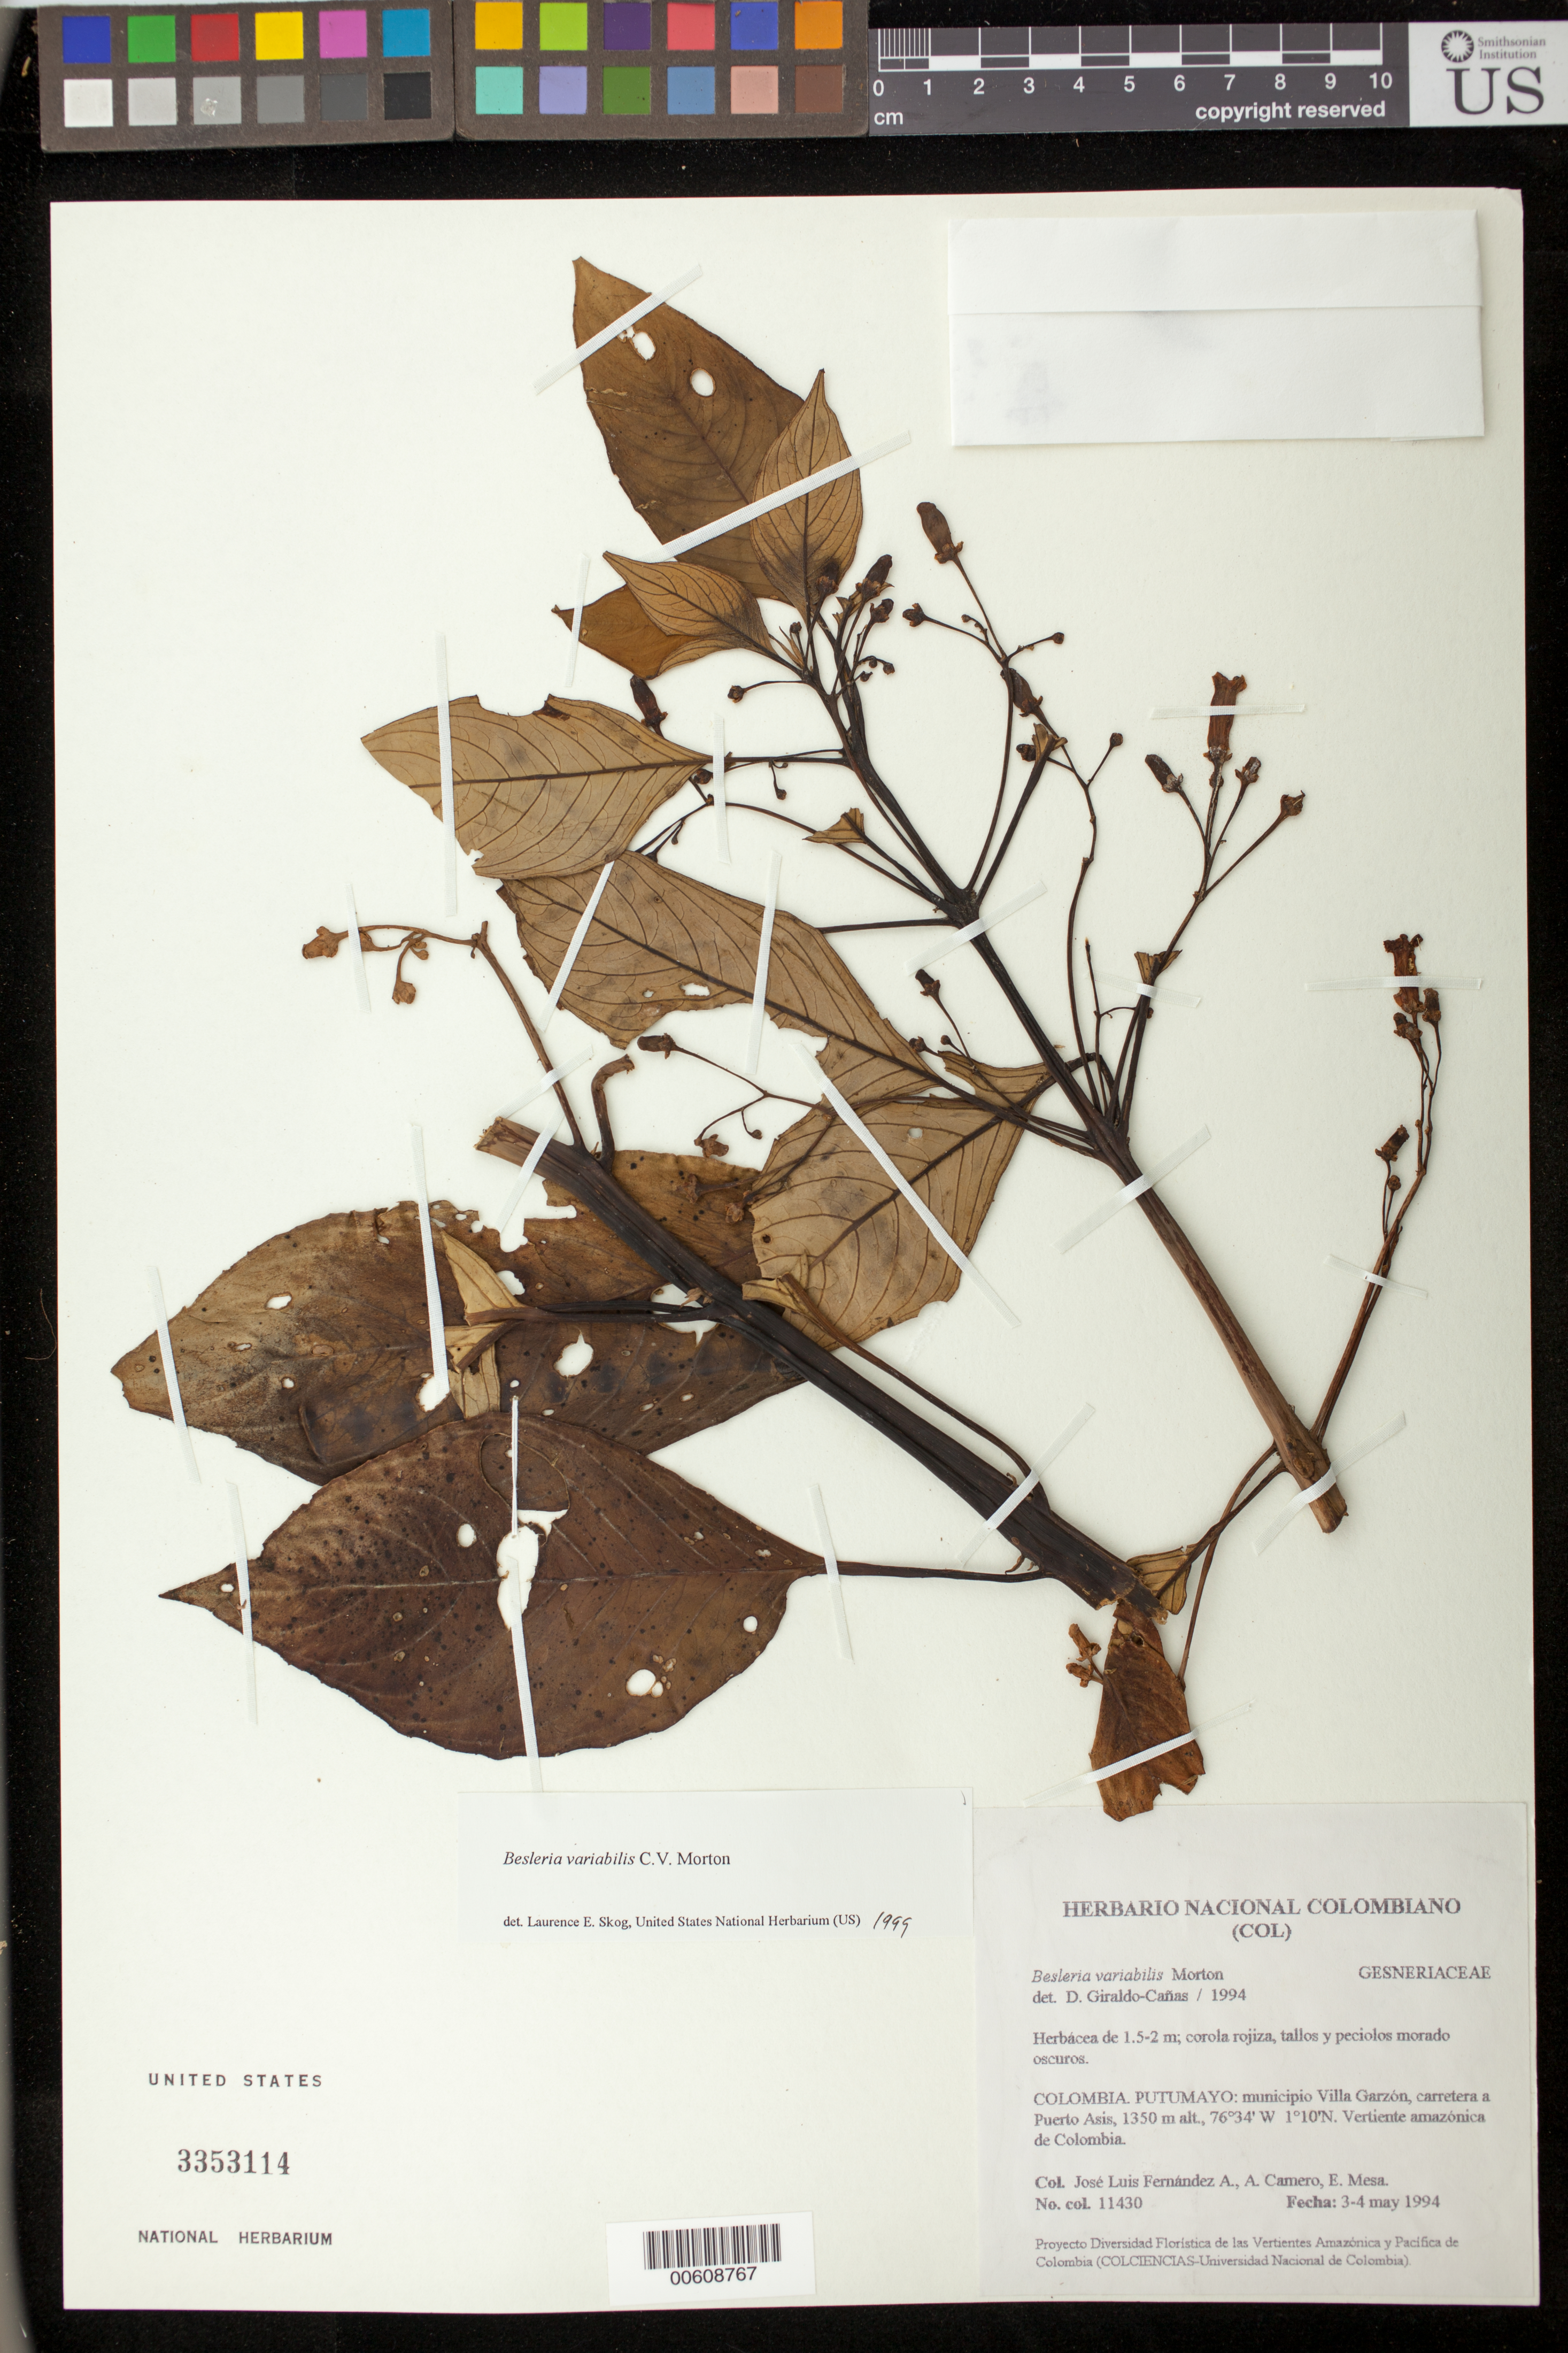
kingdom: Plantae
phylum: Tracheophyta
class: Magnoliopsida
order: Lamiales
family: Gesneriaceae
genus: Besleria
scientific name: Besleria variabilis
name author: C.V. Morton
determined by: Skog, Laurence E.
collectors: J. L. Fernández-Alonso, A. A. Camero & E. Mesa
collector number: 11430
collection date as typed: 3-4 May 1994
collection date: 1994-05-03/1994-05-04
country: Colombia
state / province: Putumayo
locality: Mpio. Villa Garzón, carretera a Puerto Asis, vertiente amazónica de Colombia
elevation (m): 1350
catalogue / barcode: US 3353114